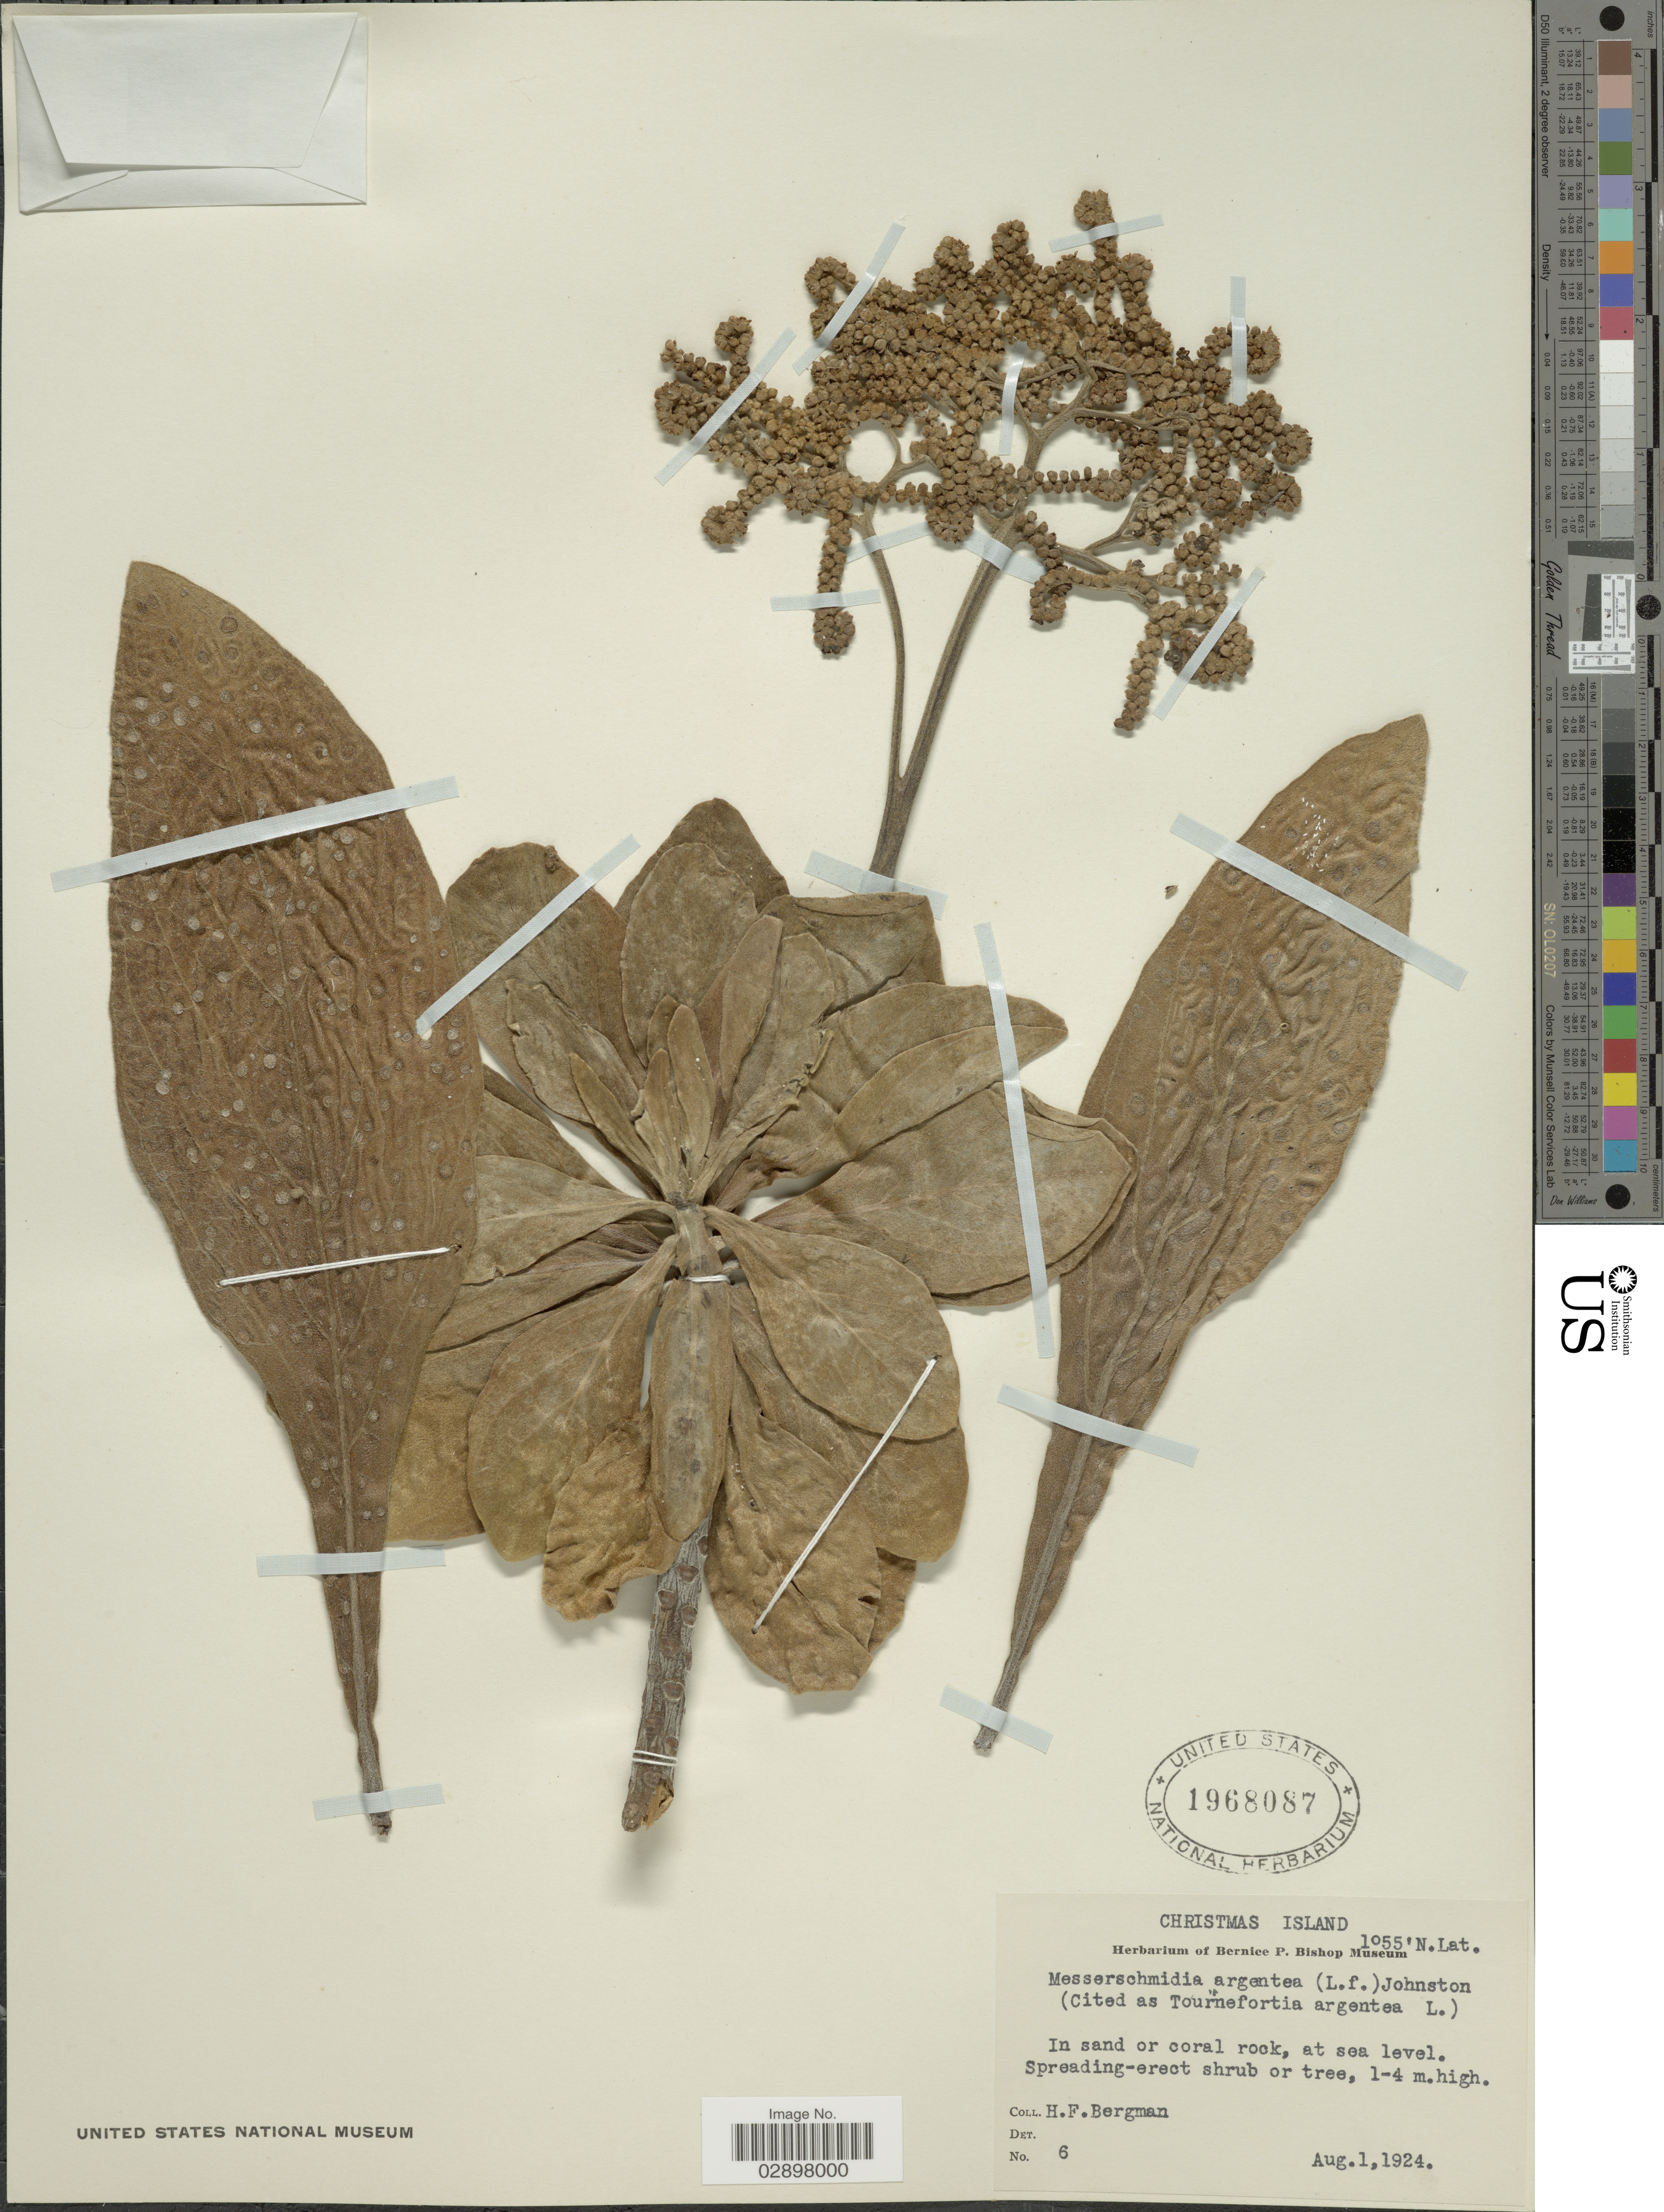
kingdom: Plantae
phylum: Tracheophyta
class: Magnoliopsida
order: Boraginales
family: Heliotropiaceae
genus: Heliotropium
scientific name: Heliotropium arboreum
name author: (Blanco) Mabberley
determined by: Wagner, W. L., (BOT), Smithsonian Institution - National Museum of Natural History (UNITED STATES)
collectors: H. Bergman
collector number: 6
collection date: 1924-08-01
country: Kiribati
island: Kiritimati [Christmas] Atoll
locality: Christmas Island.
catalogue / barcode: US 1968087